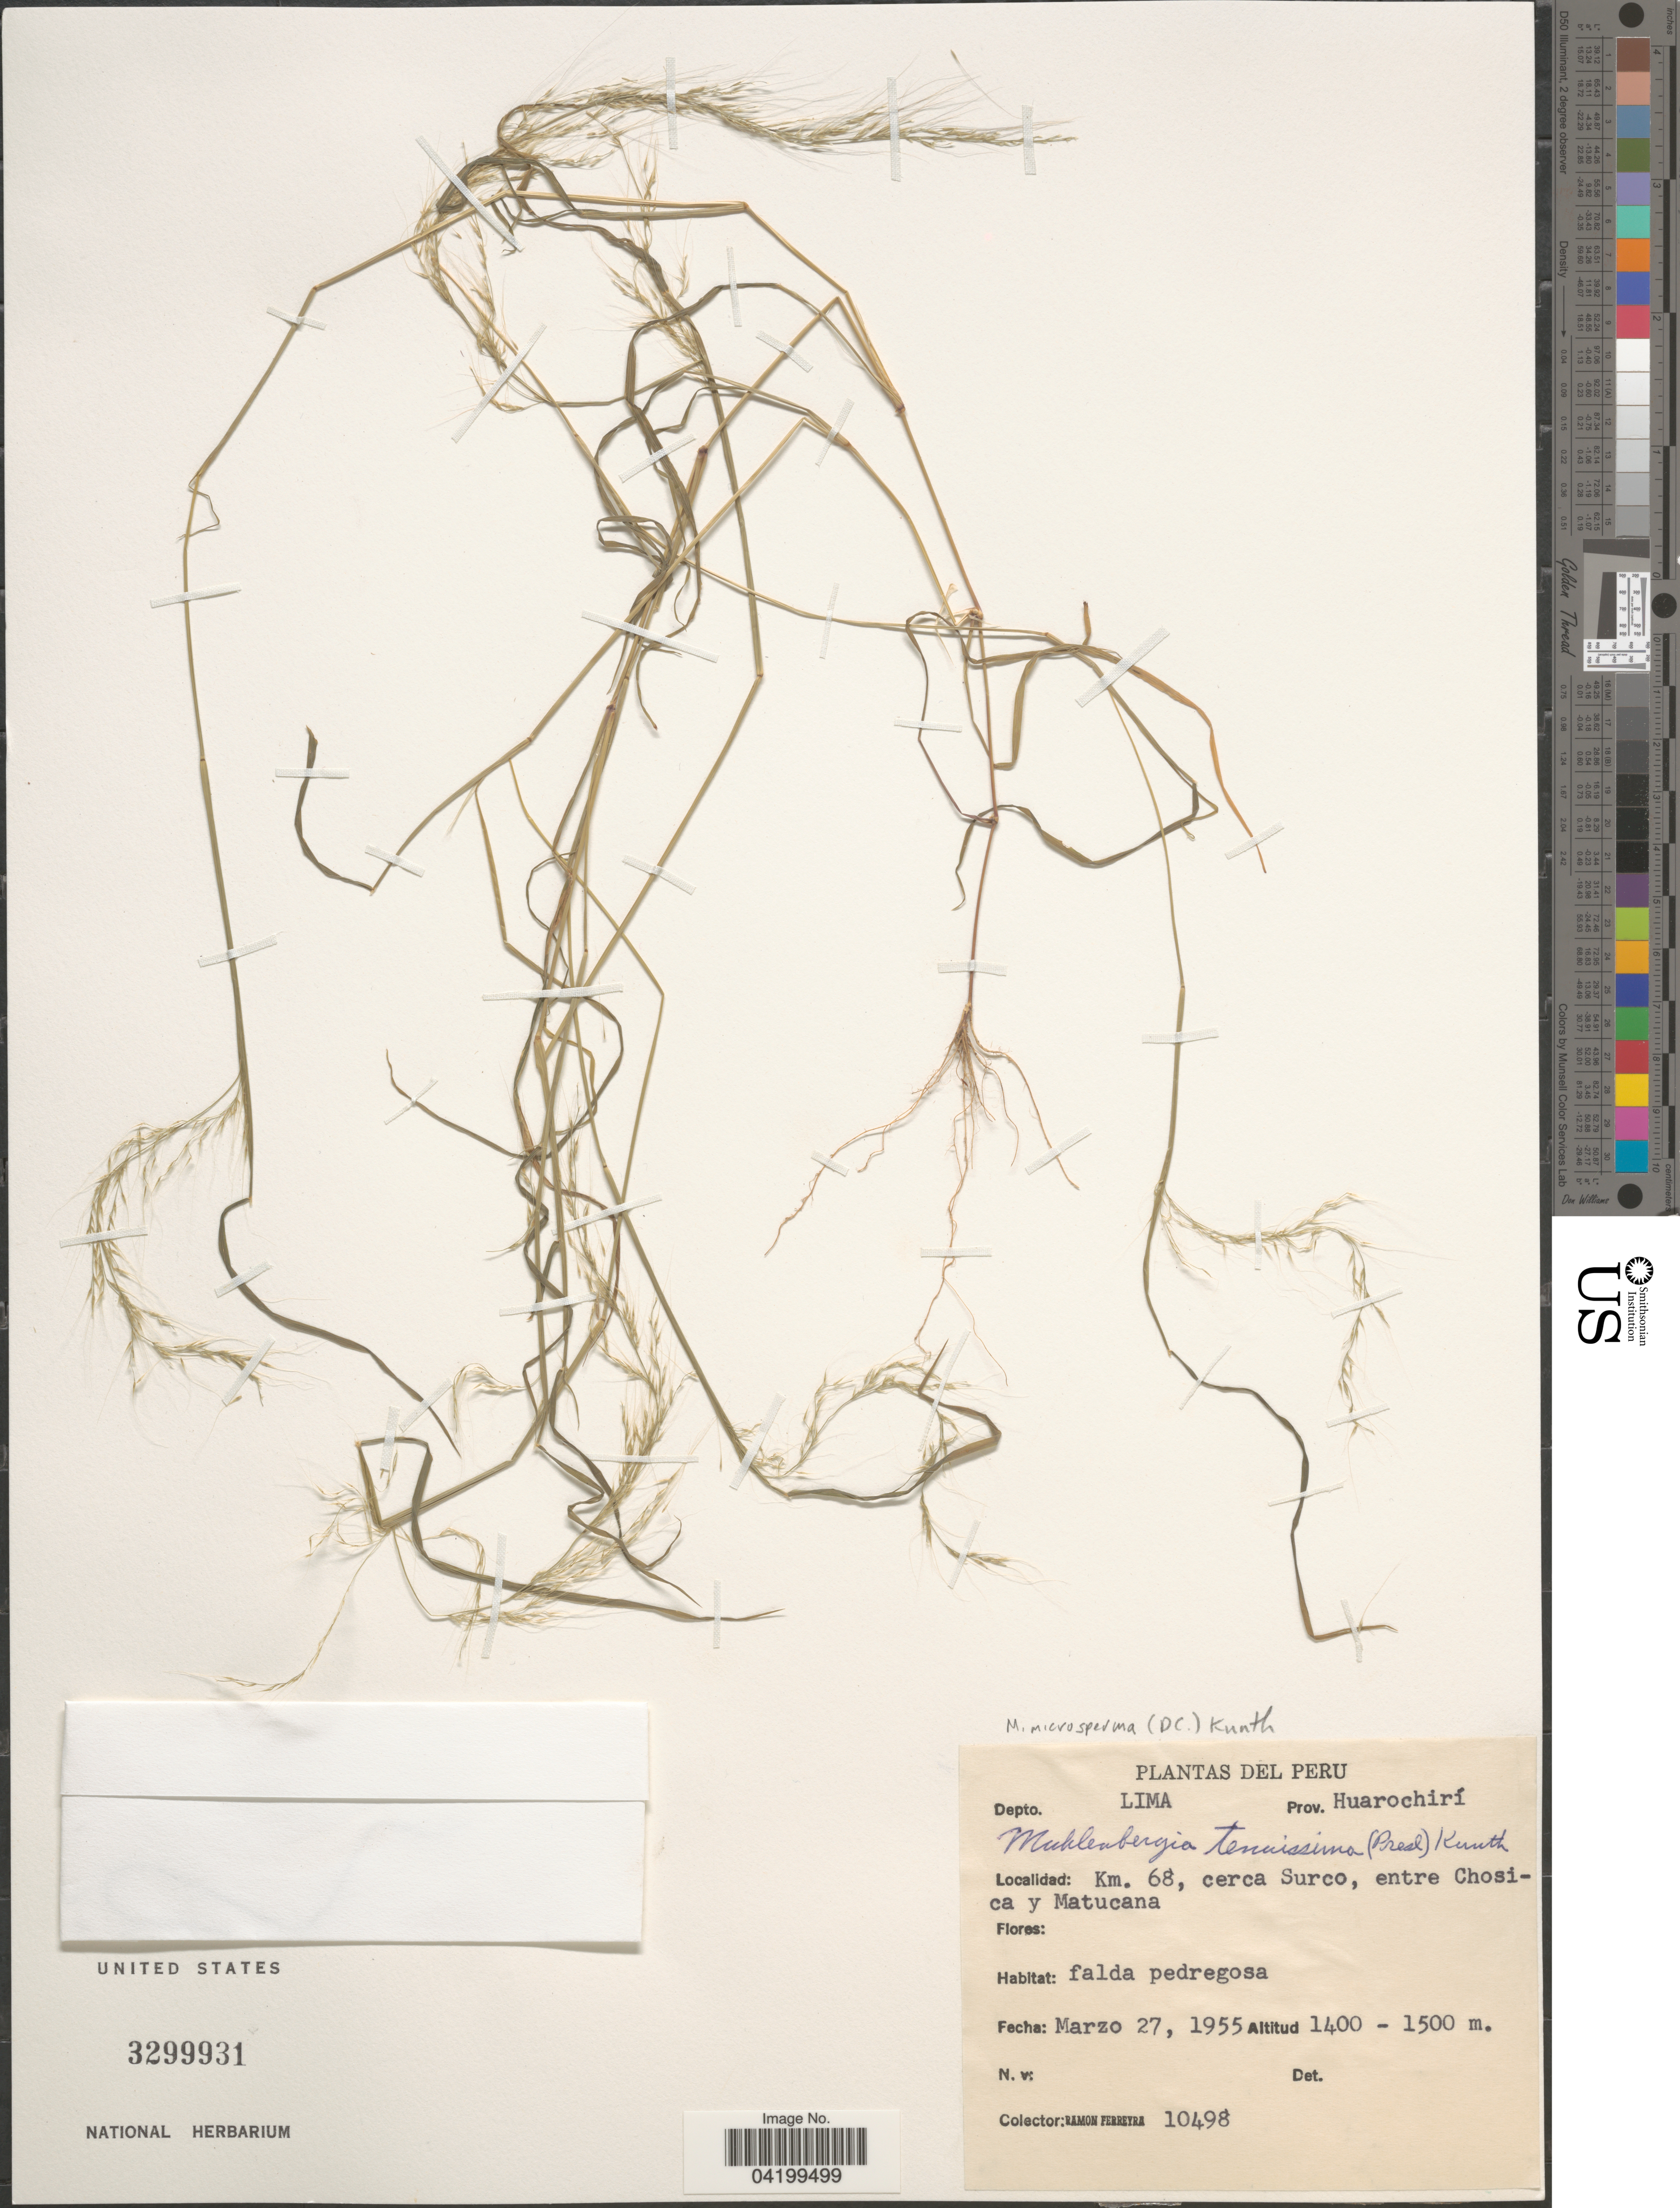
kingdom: Plantae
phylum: Tracheophyta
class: Liliopsida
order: Poales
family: Poaceae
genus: Muhlenbergia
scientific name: Muhlenbergia microsperma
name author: (DC.) Kunth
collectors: R. A. Ferreyra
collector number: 10498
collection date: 1955-03-27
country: Peru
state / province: Lima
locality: Depto. Lima. Prov. Huarochirí. Km. 68, cerca Surco, entre Chosica y Matucana.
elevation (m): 1400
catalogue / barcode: US 3299931